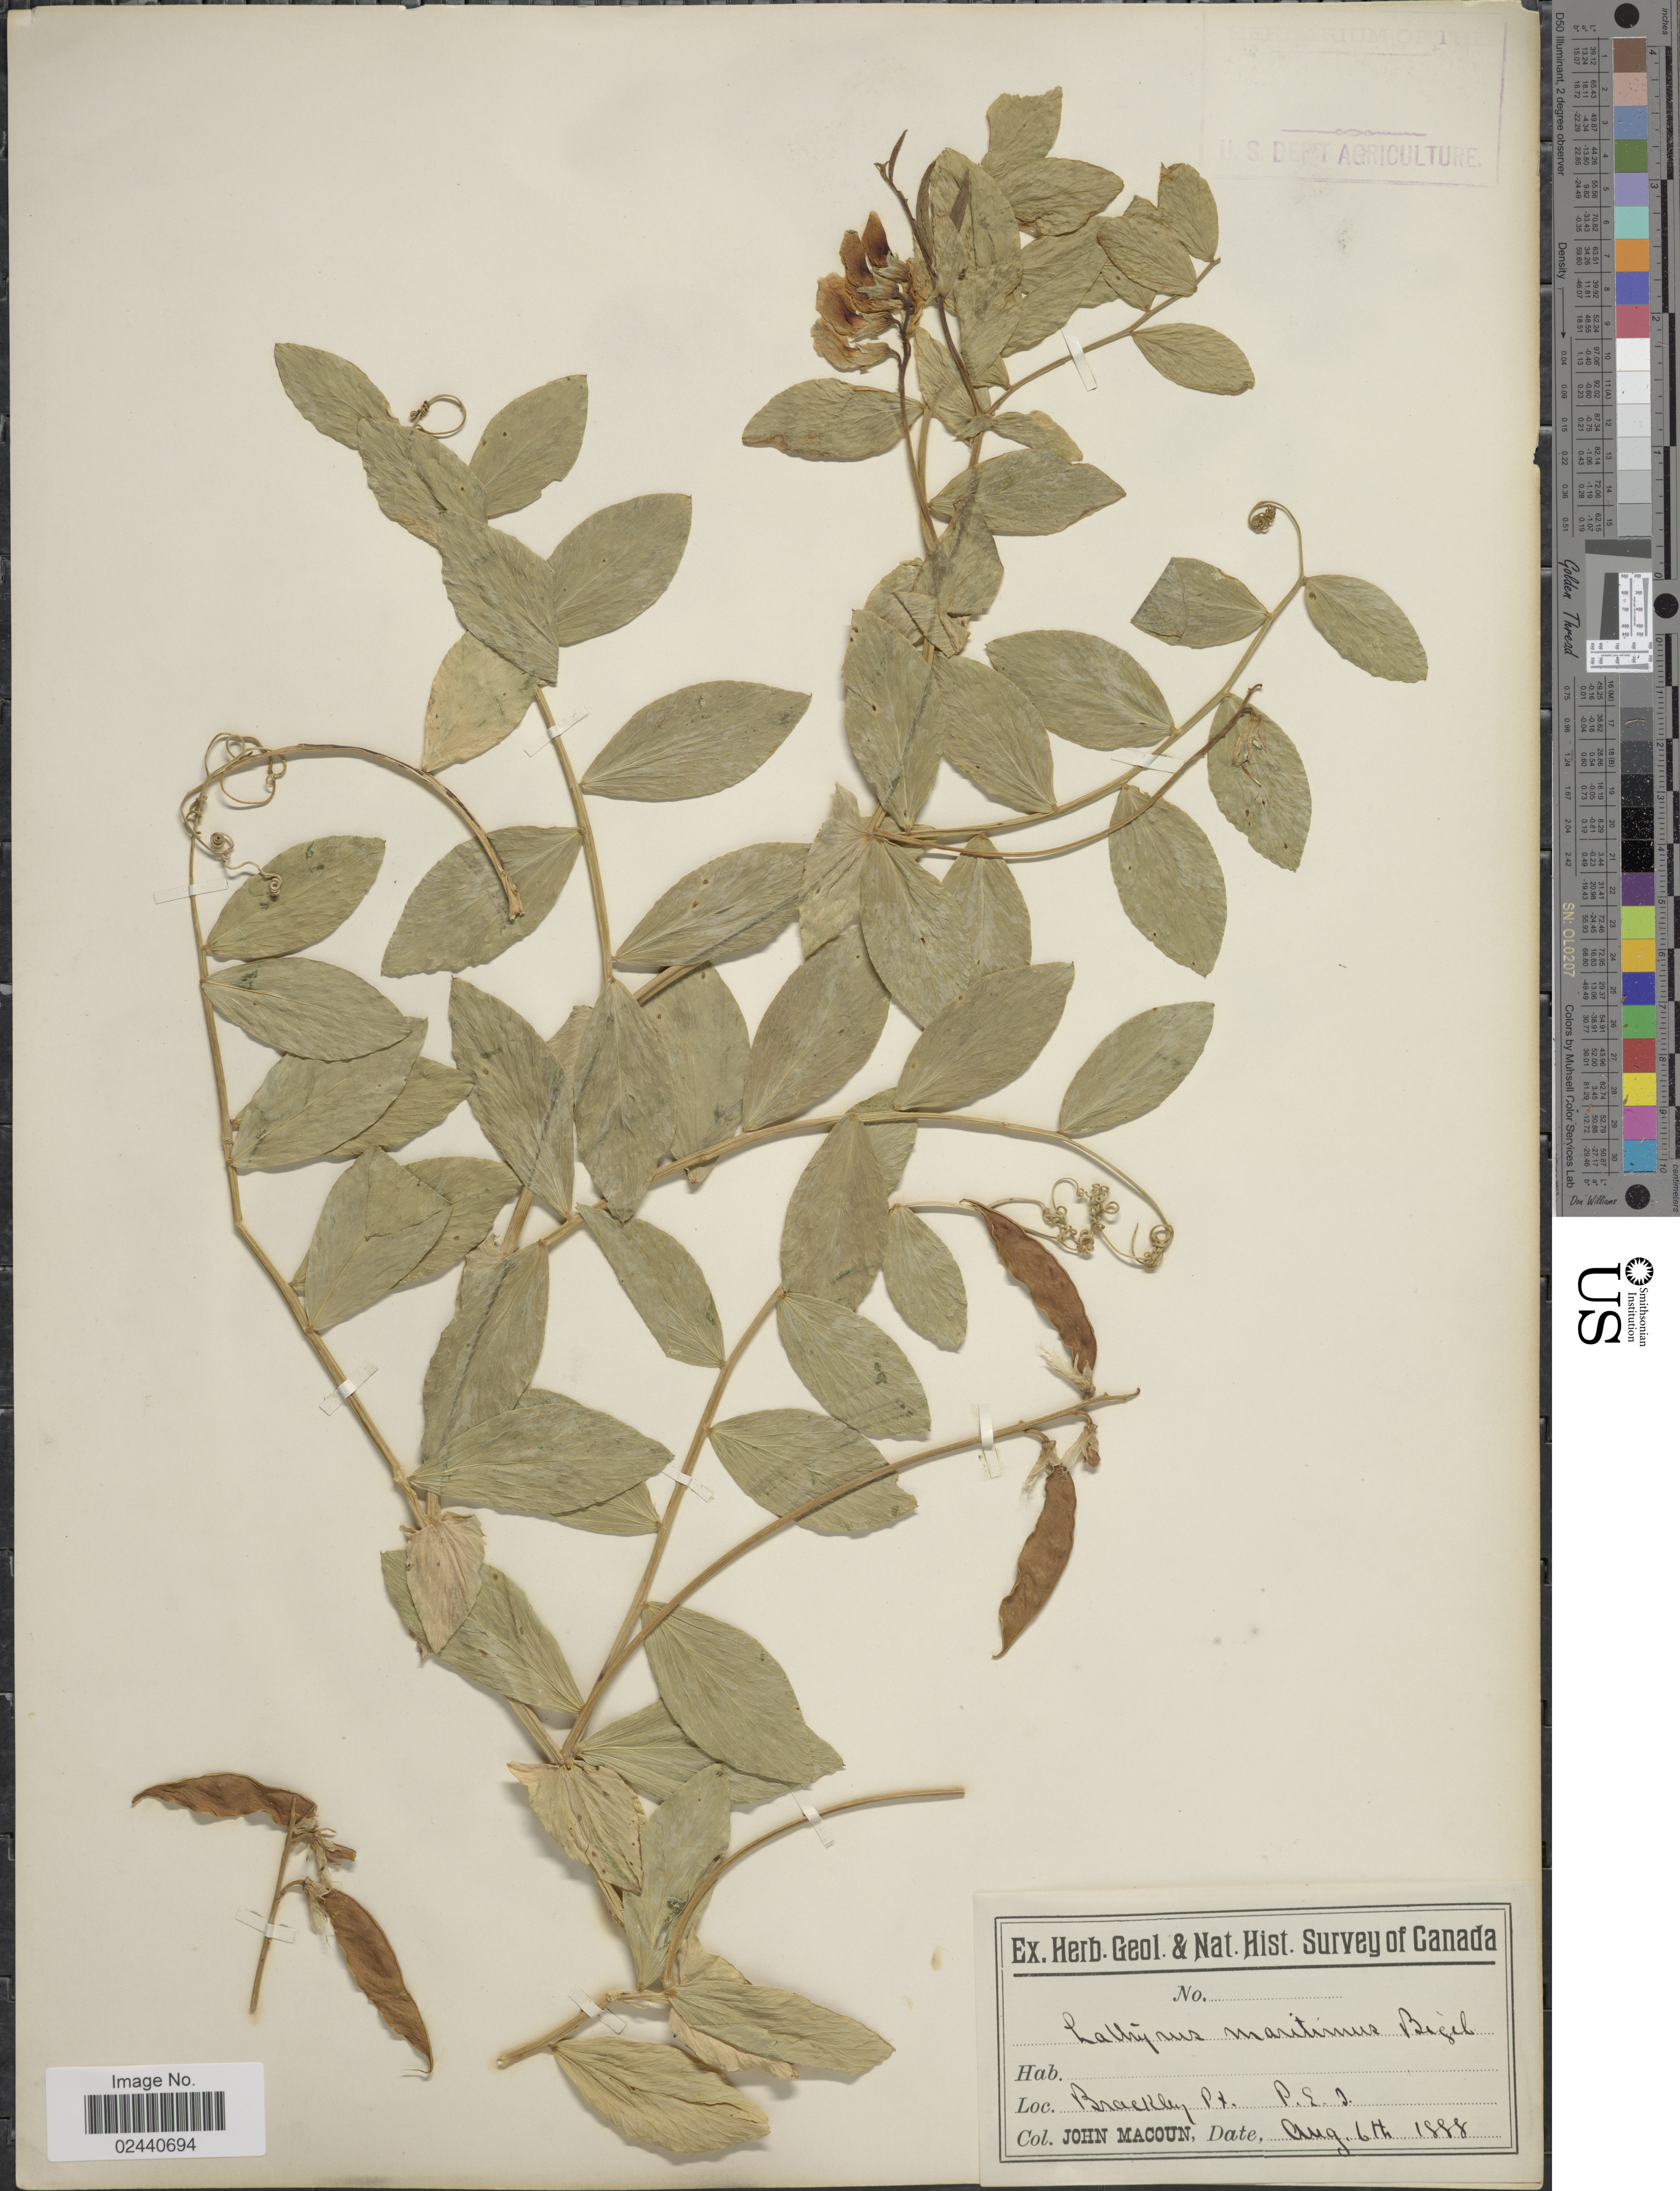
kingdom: Plantae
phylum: Tracheophyta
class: Magnoliopsida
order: Fabales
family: Fabaceae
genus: Lathyrus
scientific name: Lathyrus japonicus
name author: Willd.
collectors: J. Macoun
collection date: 1888-08-06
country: Canada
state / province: Prince Edward Island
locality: Brackley Pt., P.E.I.